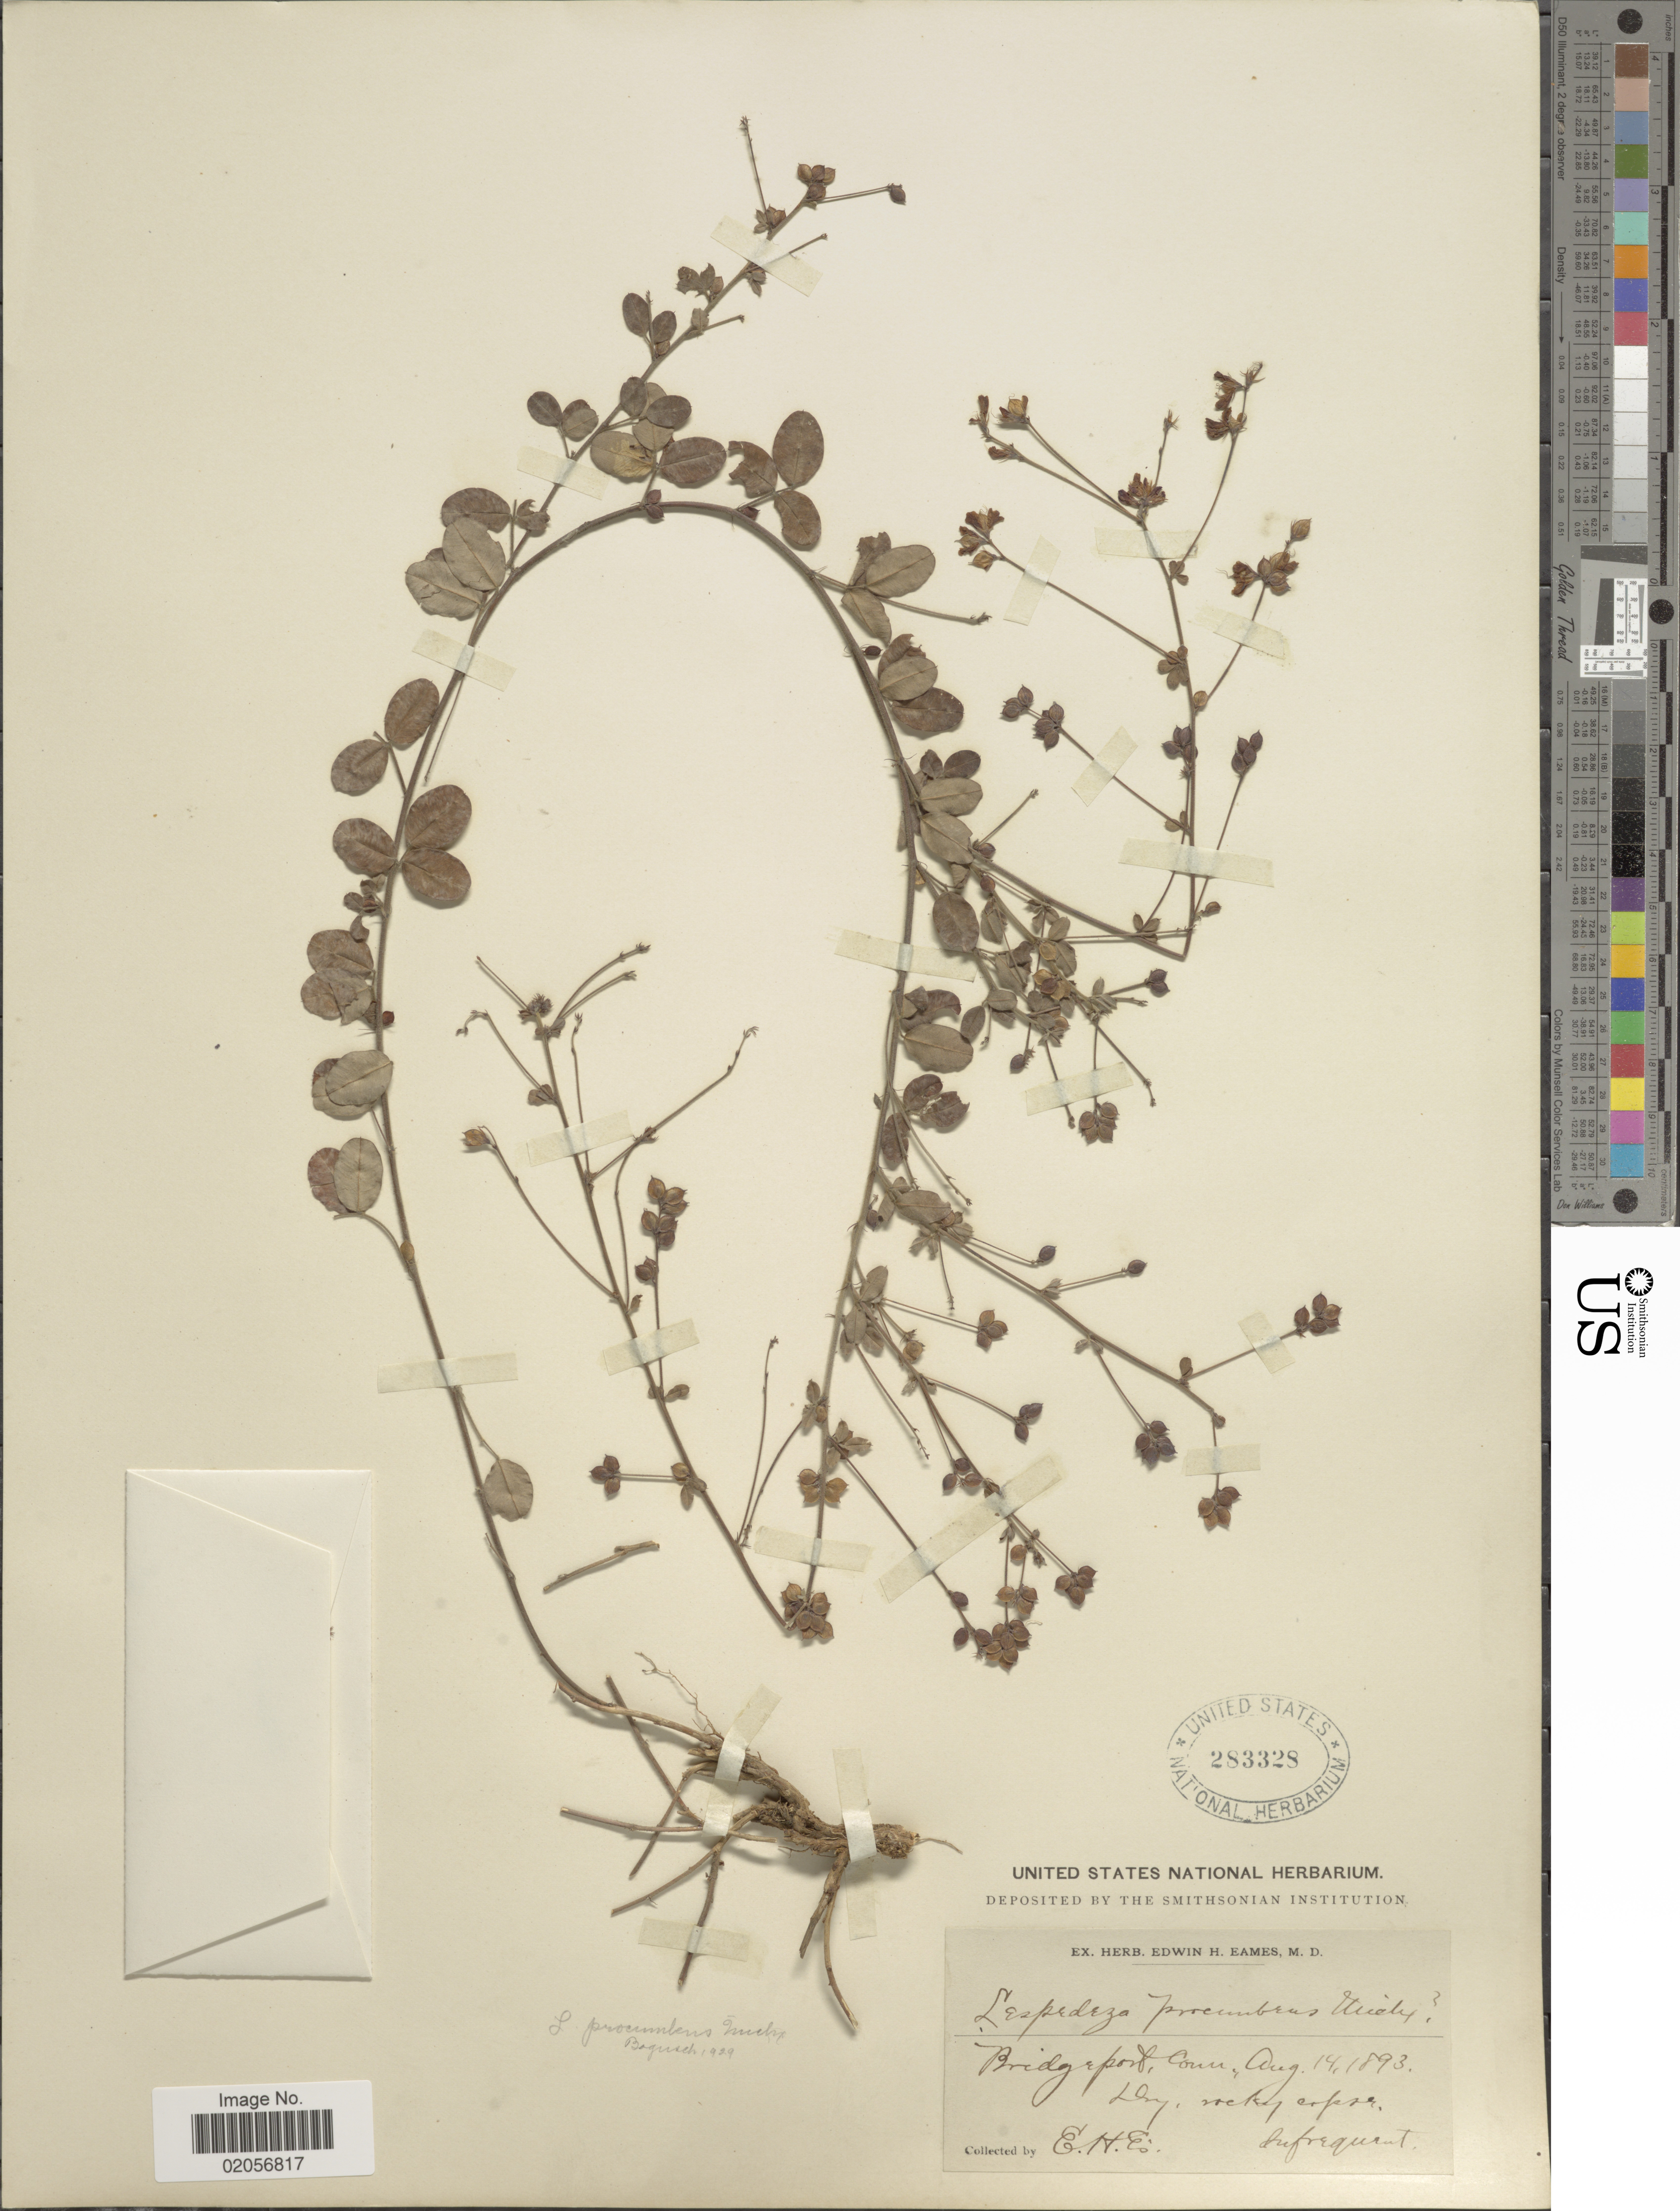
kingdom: Plantae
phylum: Tracheophyta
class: Magnoliopsida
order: Fabales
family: Fabaceae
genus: Lespedeza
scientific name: Lespedeza procumbens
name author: Michx.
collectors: E. H. Eames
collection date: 1893-08-14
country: United States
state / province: Connecticut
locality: Bridgeport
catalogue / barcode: US 283328